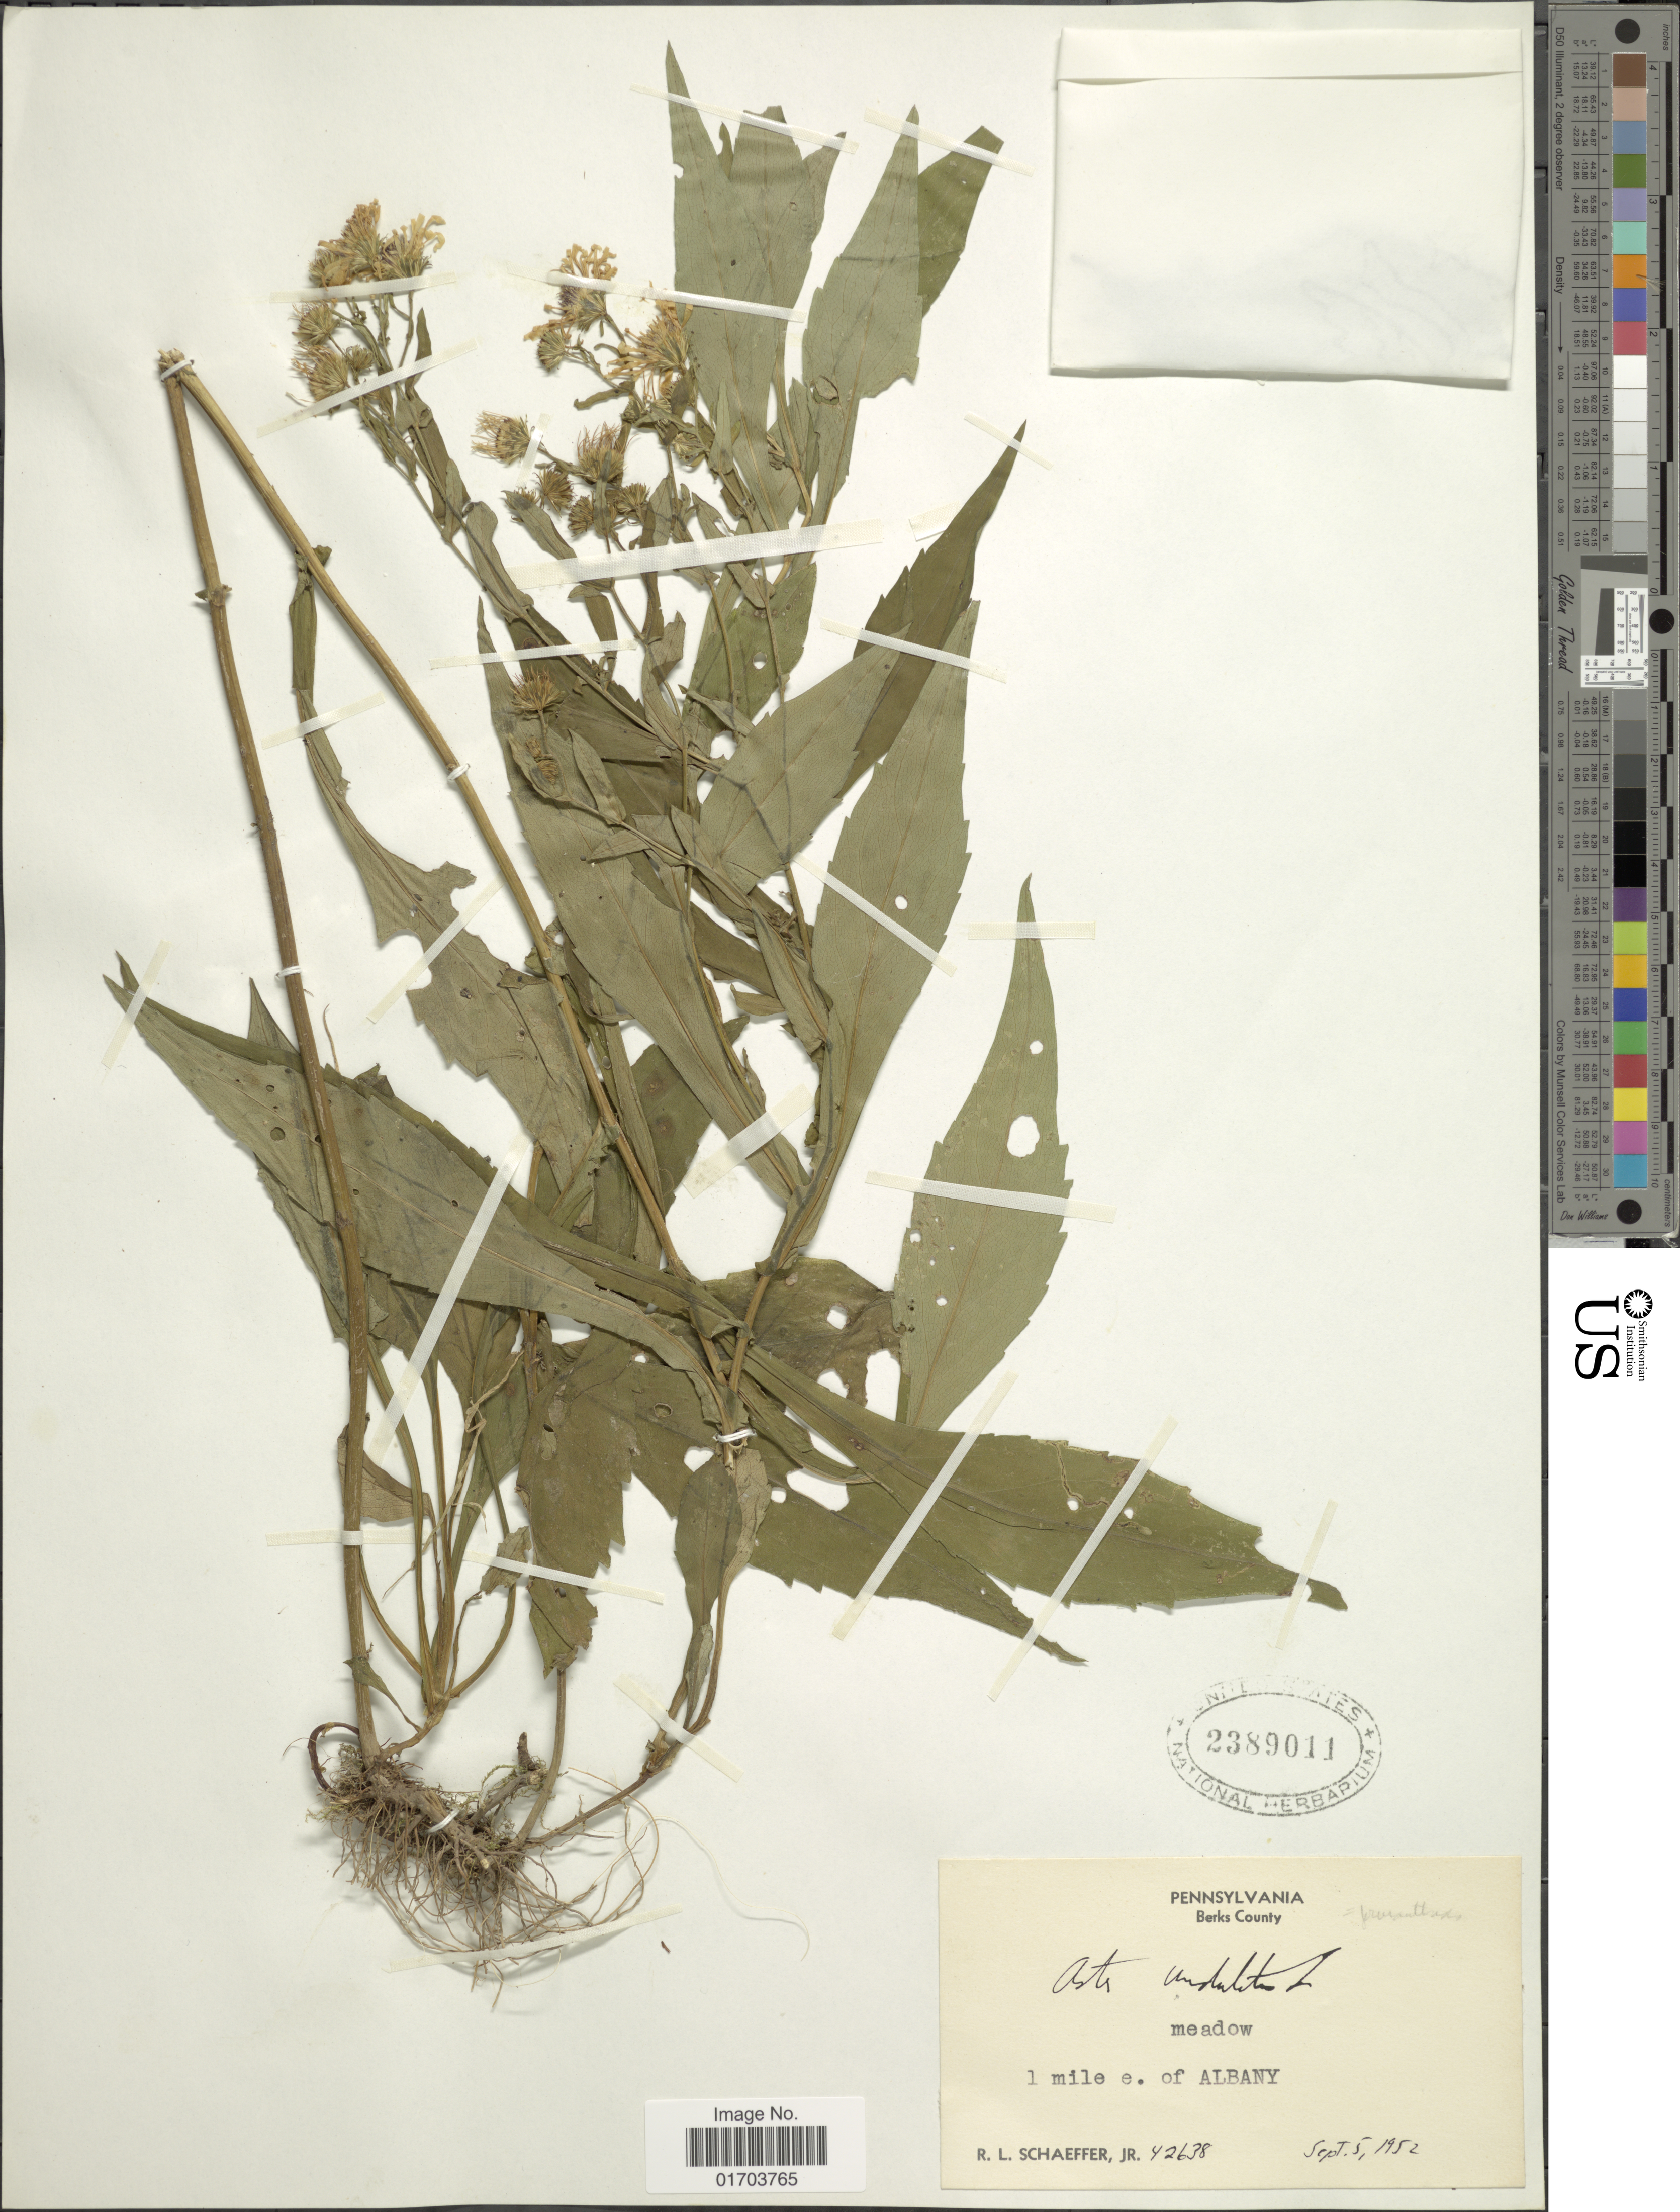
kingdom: Plantae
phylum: Tracheophyta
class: Magnoliopsida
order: Asterales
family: Asteraceae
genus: Symphyotrichum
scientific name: Symphyotrichum undulatum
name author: (L.) G.L. Nesom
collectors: R. L. Schaeffer Jr.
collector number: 42638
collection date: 1952-09-05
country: United States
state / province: Pennsylvania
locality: Berks County, meadow 1 mile e. of Albany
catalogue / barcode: US 2389011